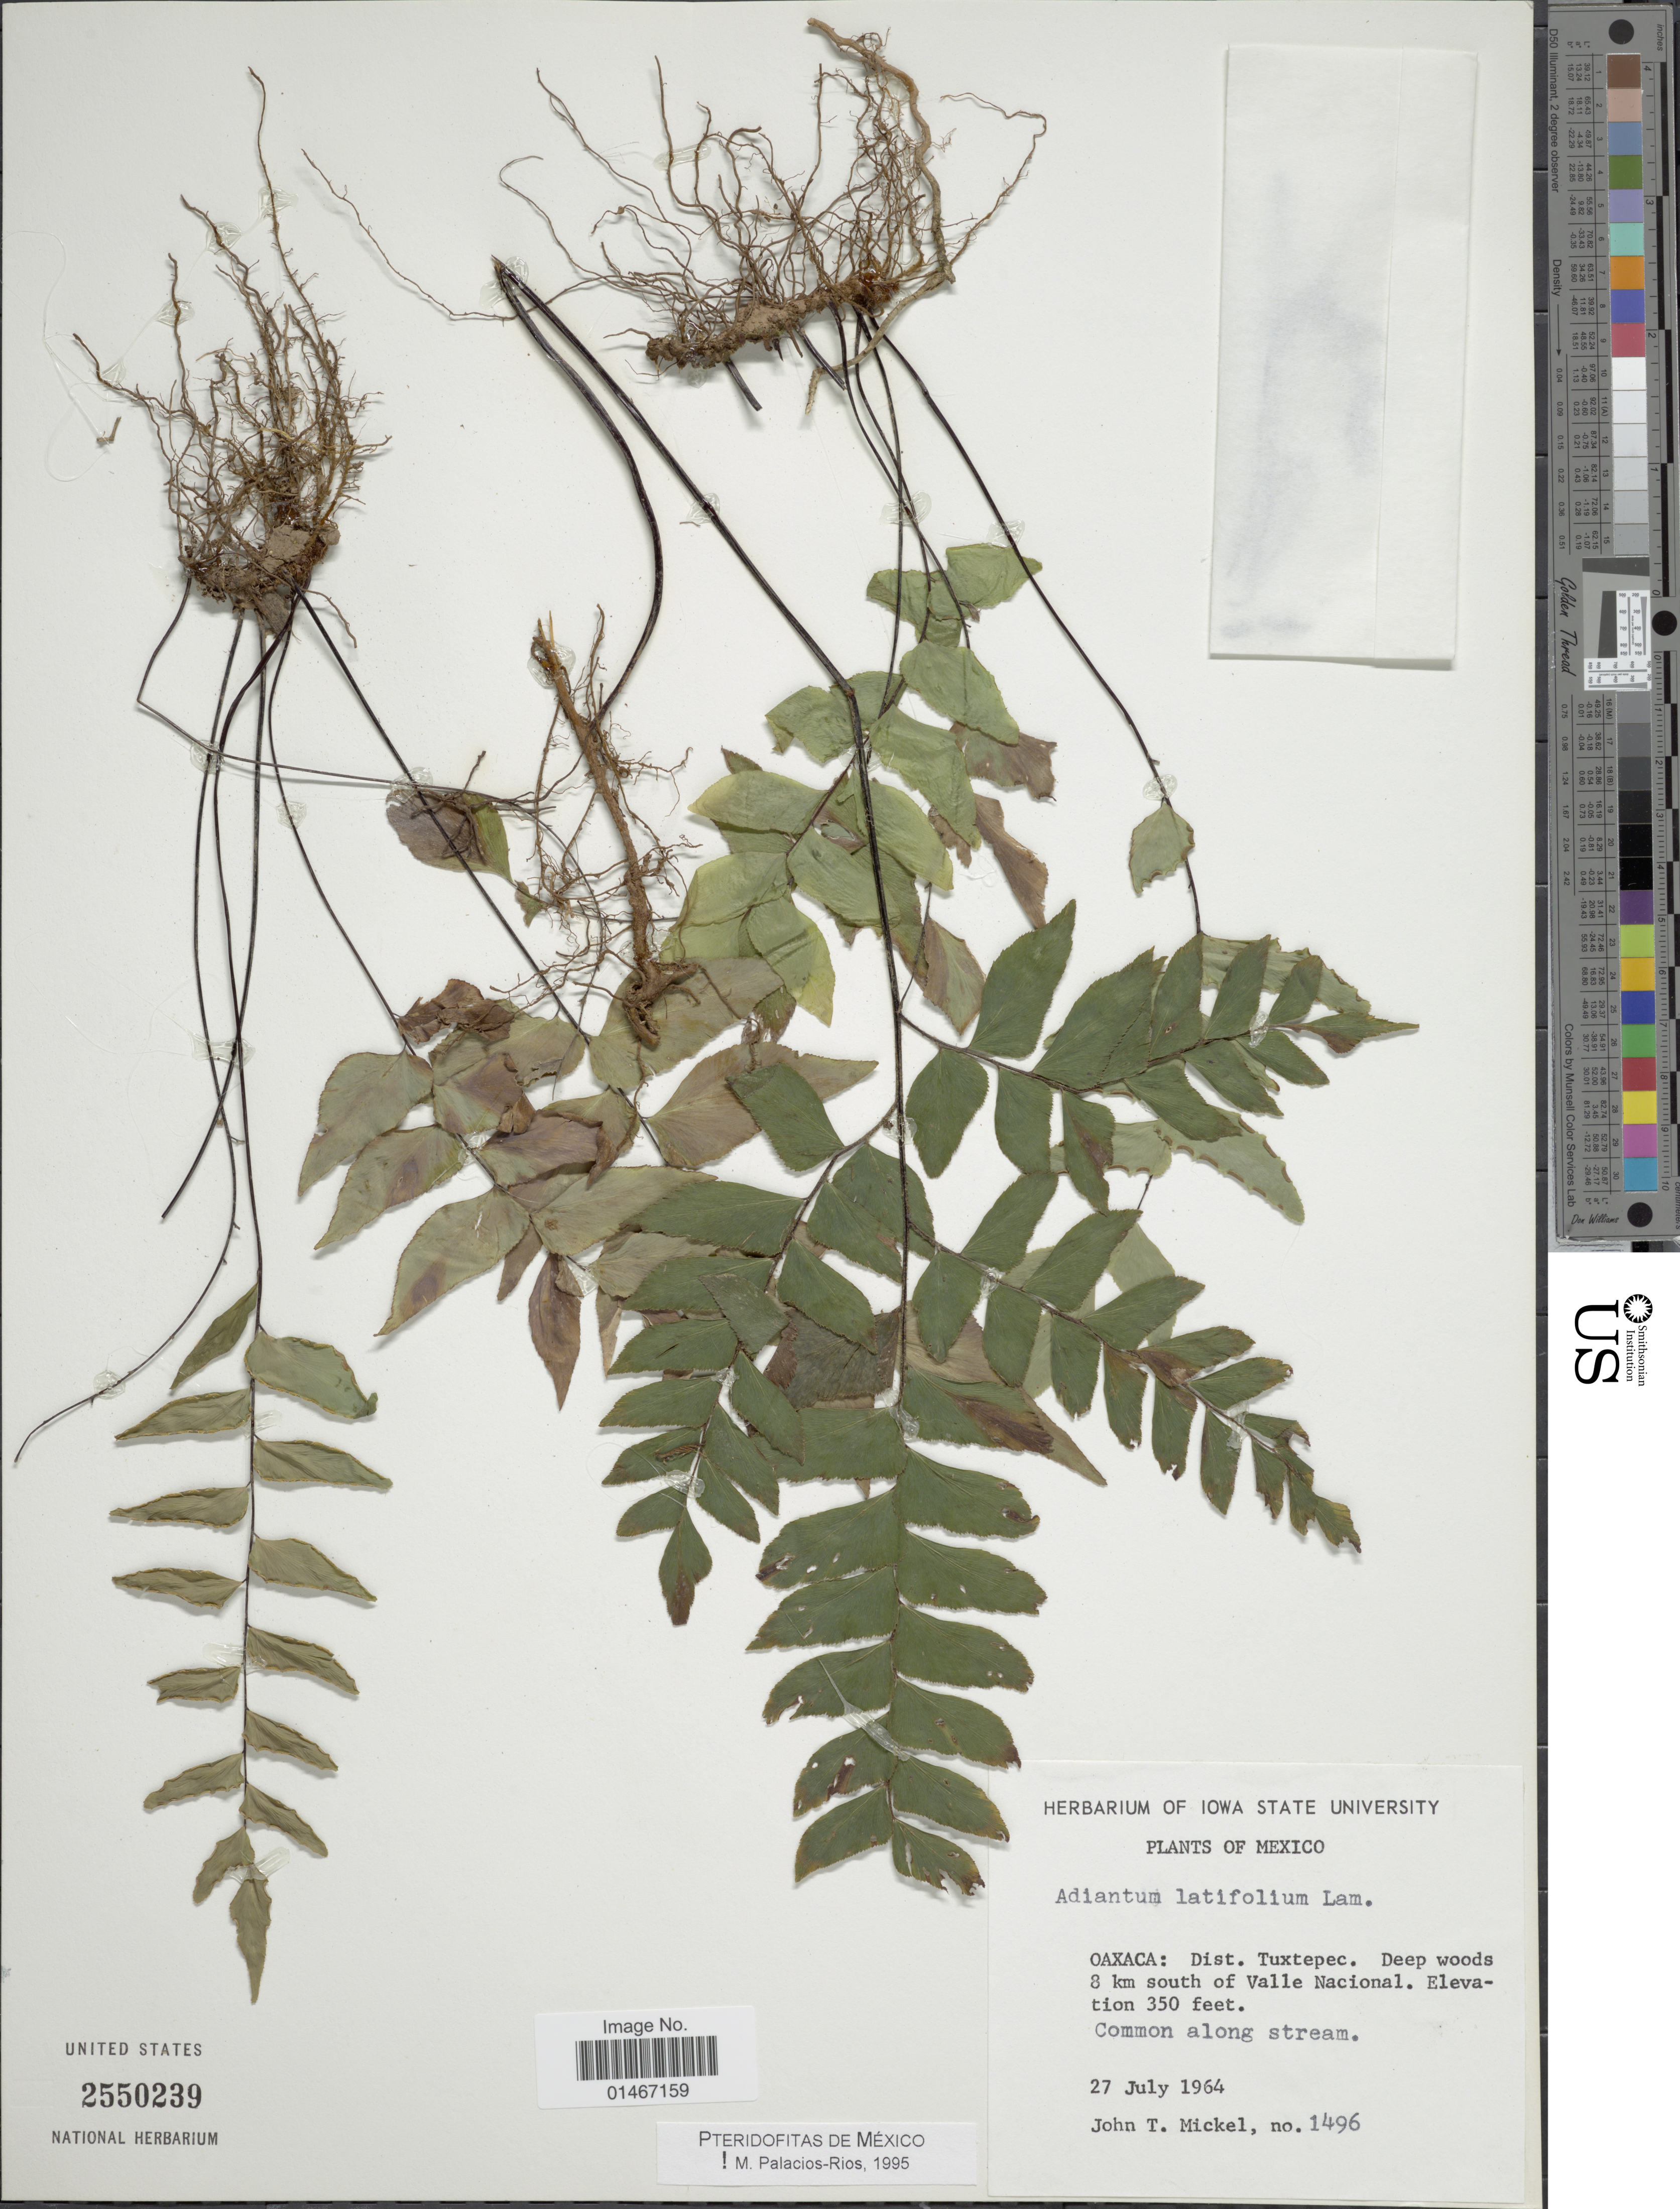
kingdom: Plantae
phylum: Tracheophyta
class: Polypodiopsida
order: Polypodiales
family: Pteridaceae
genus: Adiantum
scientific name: Adiantum latifolium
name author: Lam.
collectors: J. T. Mickel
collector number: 1496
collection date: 1964-07-27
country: Mexico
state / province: Oaxaca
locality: Dist. Tuxtepec. Deep woods 8 km south of Valle Nacional.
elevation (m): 107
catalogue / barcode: US 2550239